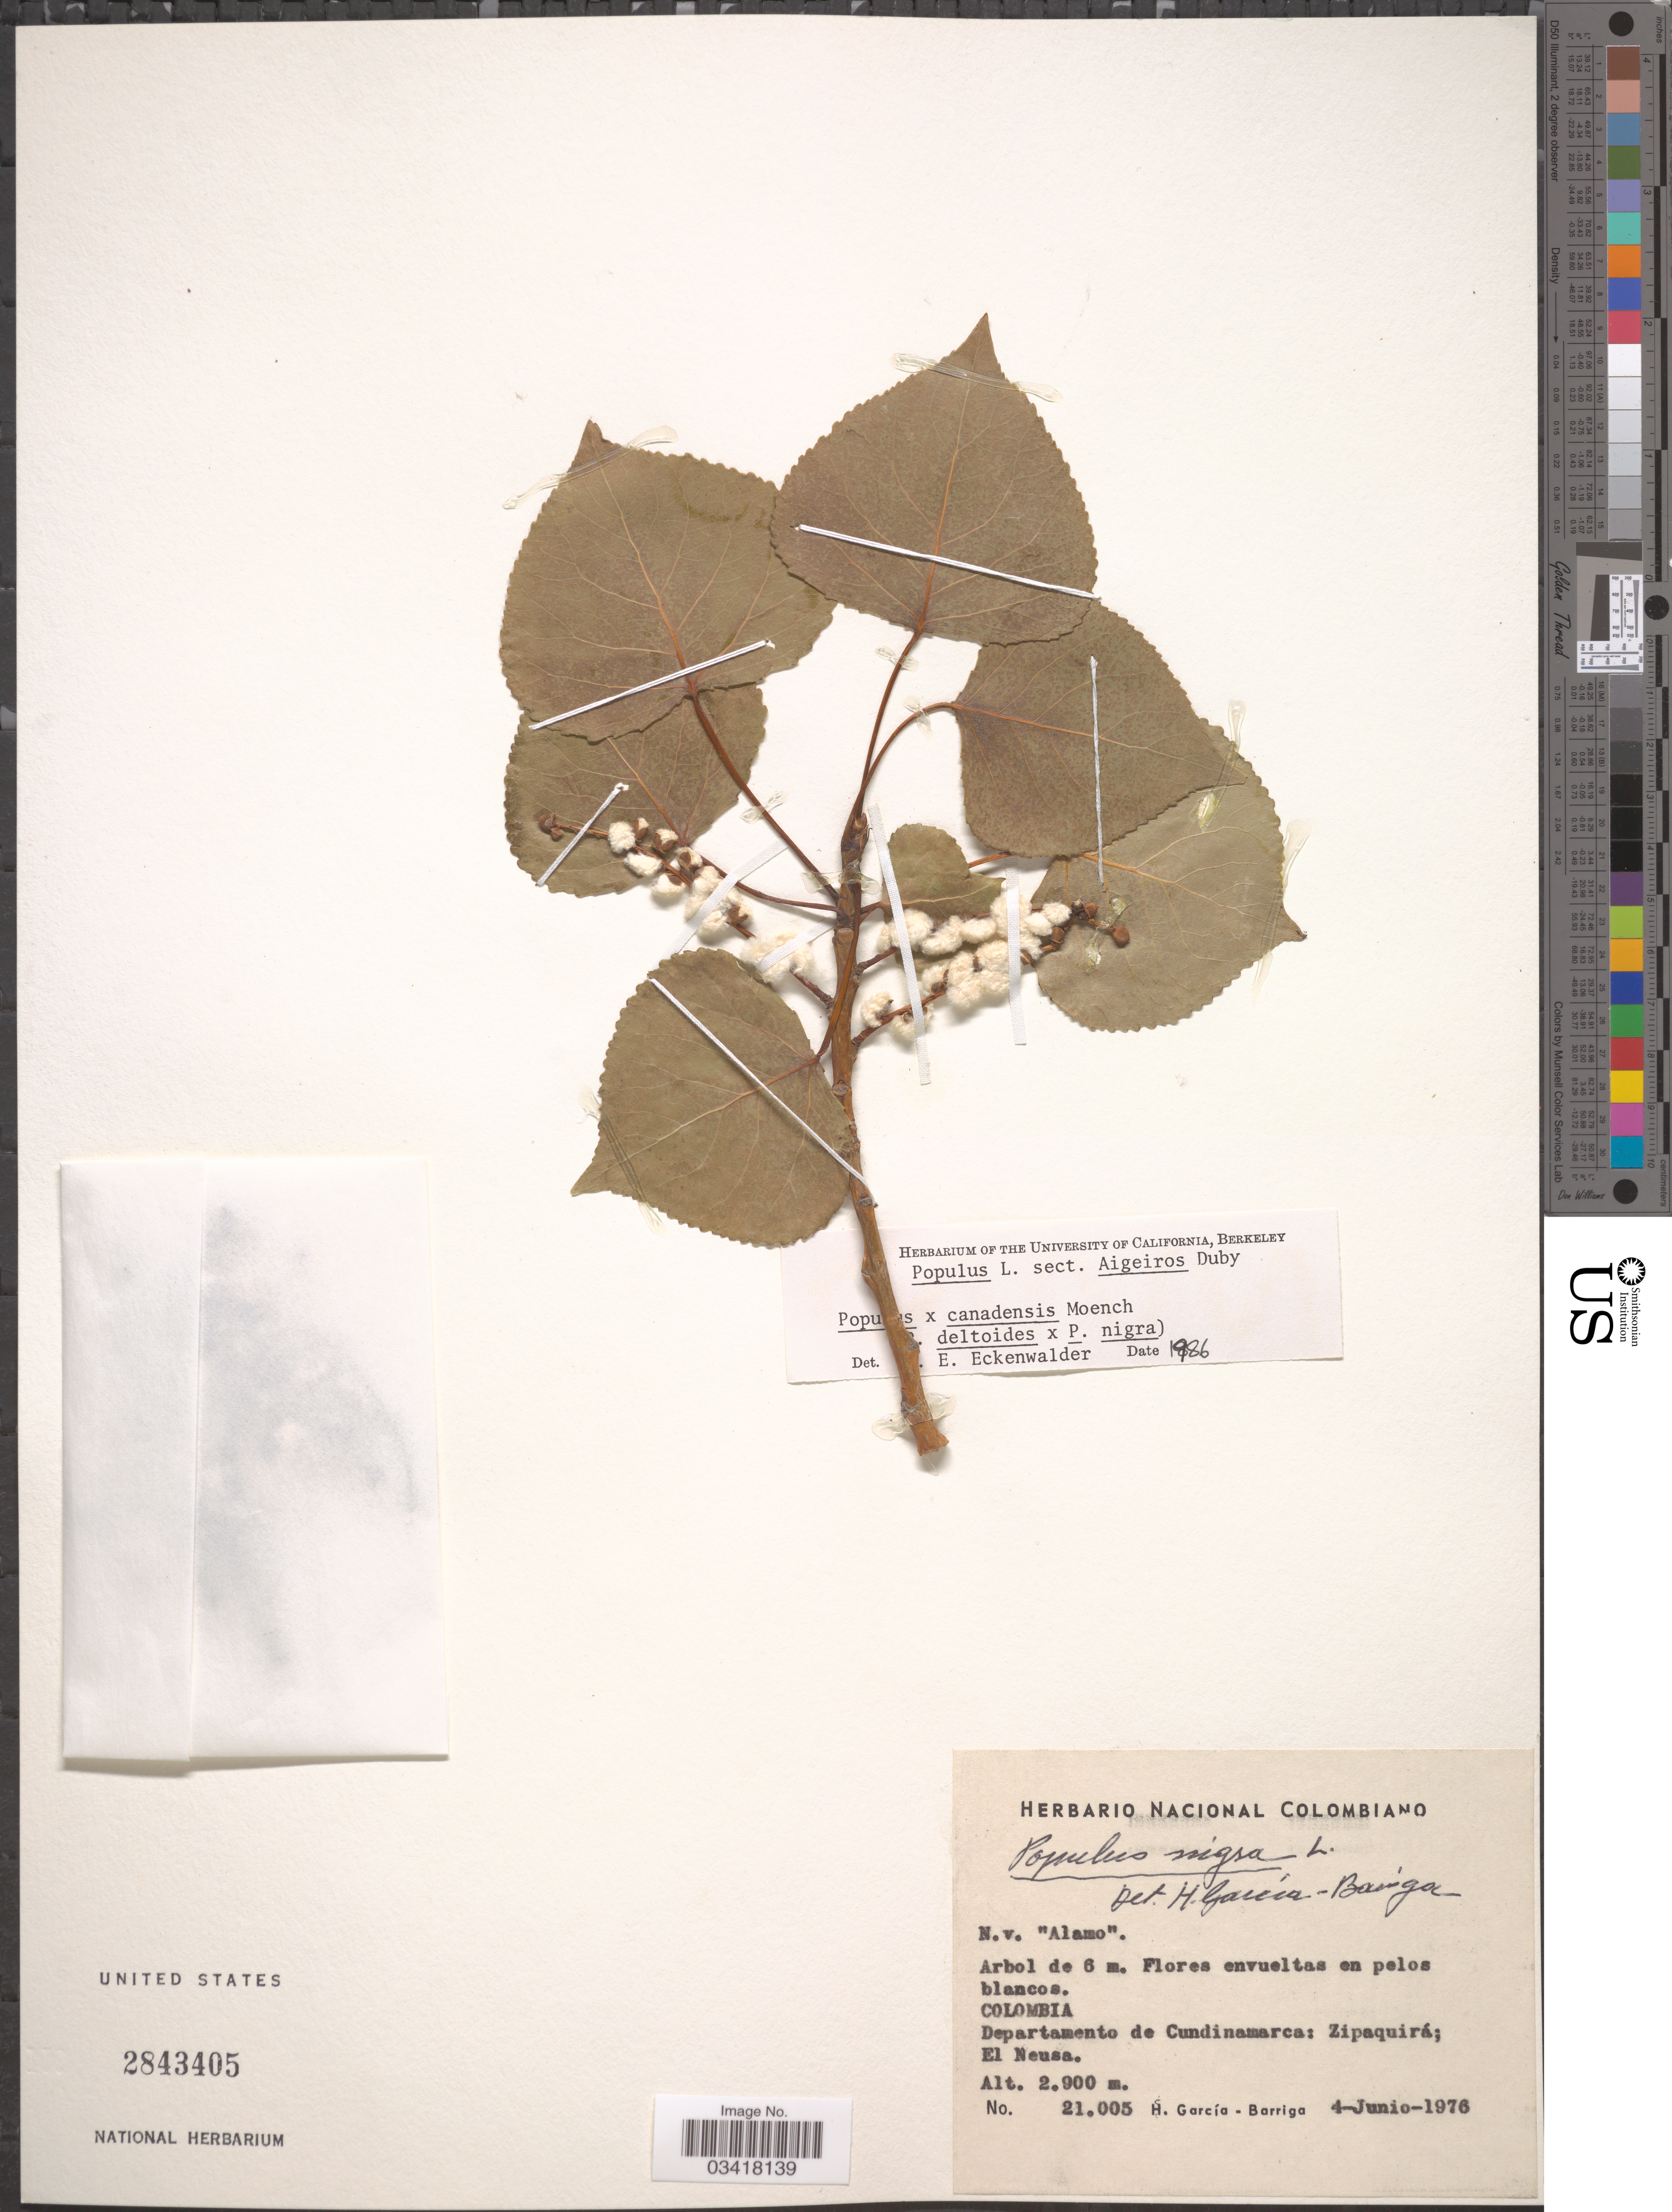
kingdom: Plantae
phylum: Tracheophyta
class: Magnoliopsida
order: Malpighiales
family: Salicaceae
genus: Populus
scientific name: Populus canadensis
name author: Moench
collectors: H. García Barriga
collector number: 21005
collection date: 1976-06-04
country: Colombia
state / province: Cundinamarca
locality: Departamento de Cundinamarca: Zipaquirá; El Neusa.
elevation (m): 2900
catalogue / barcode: US 2843405